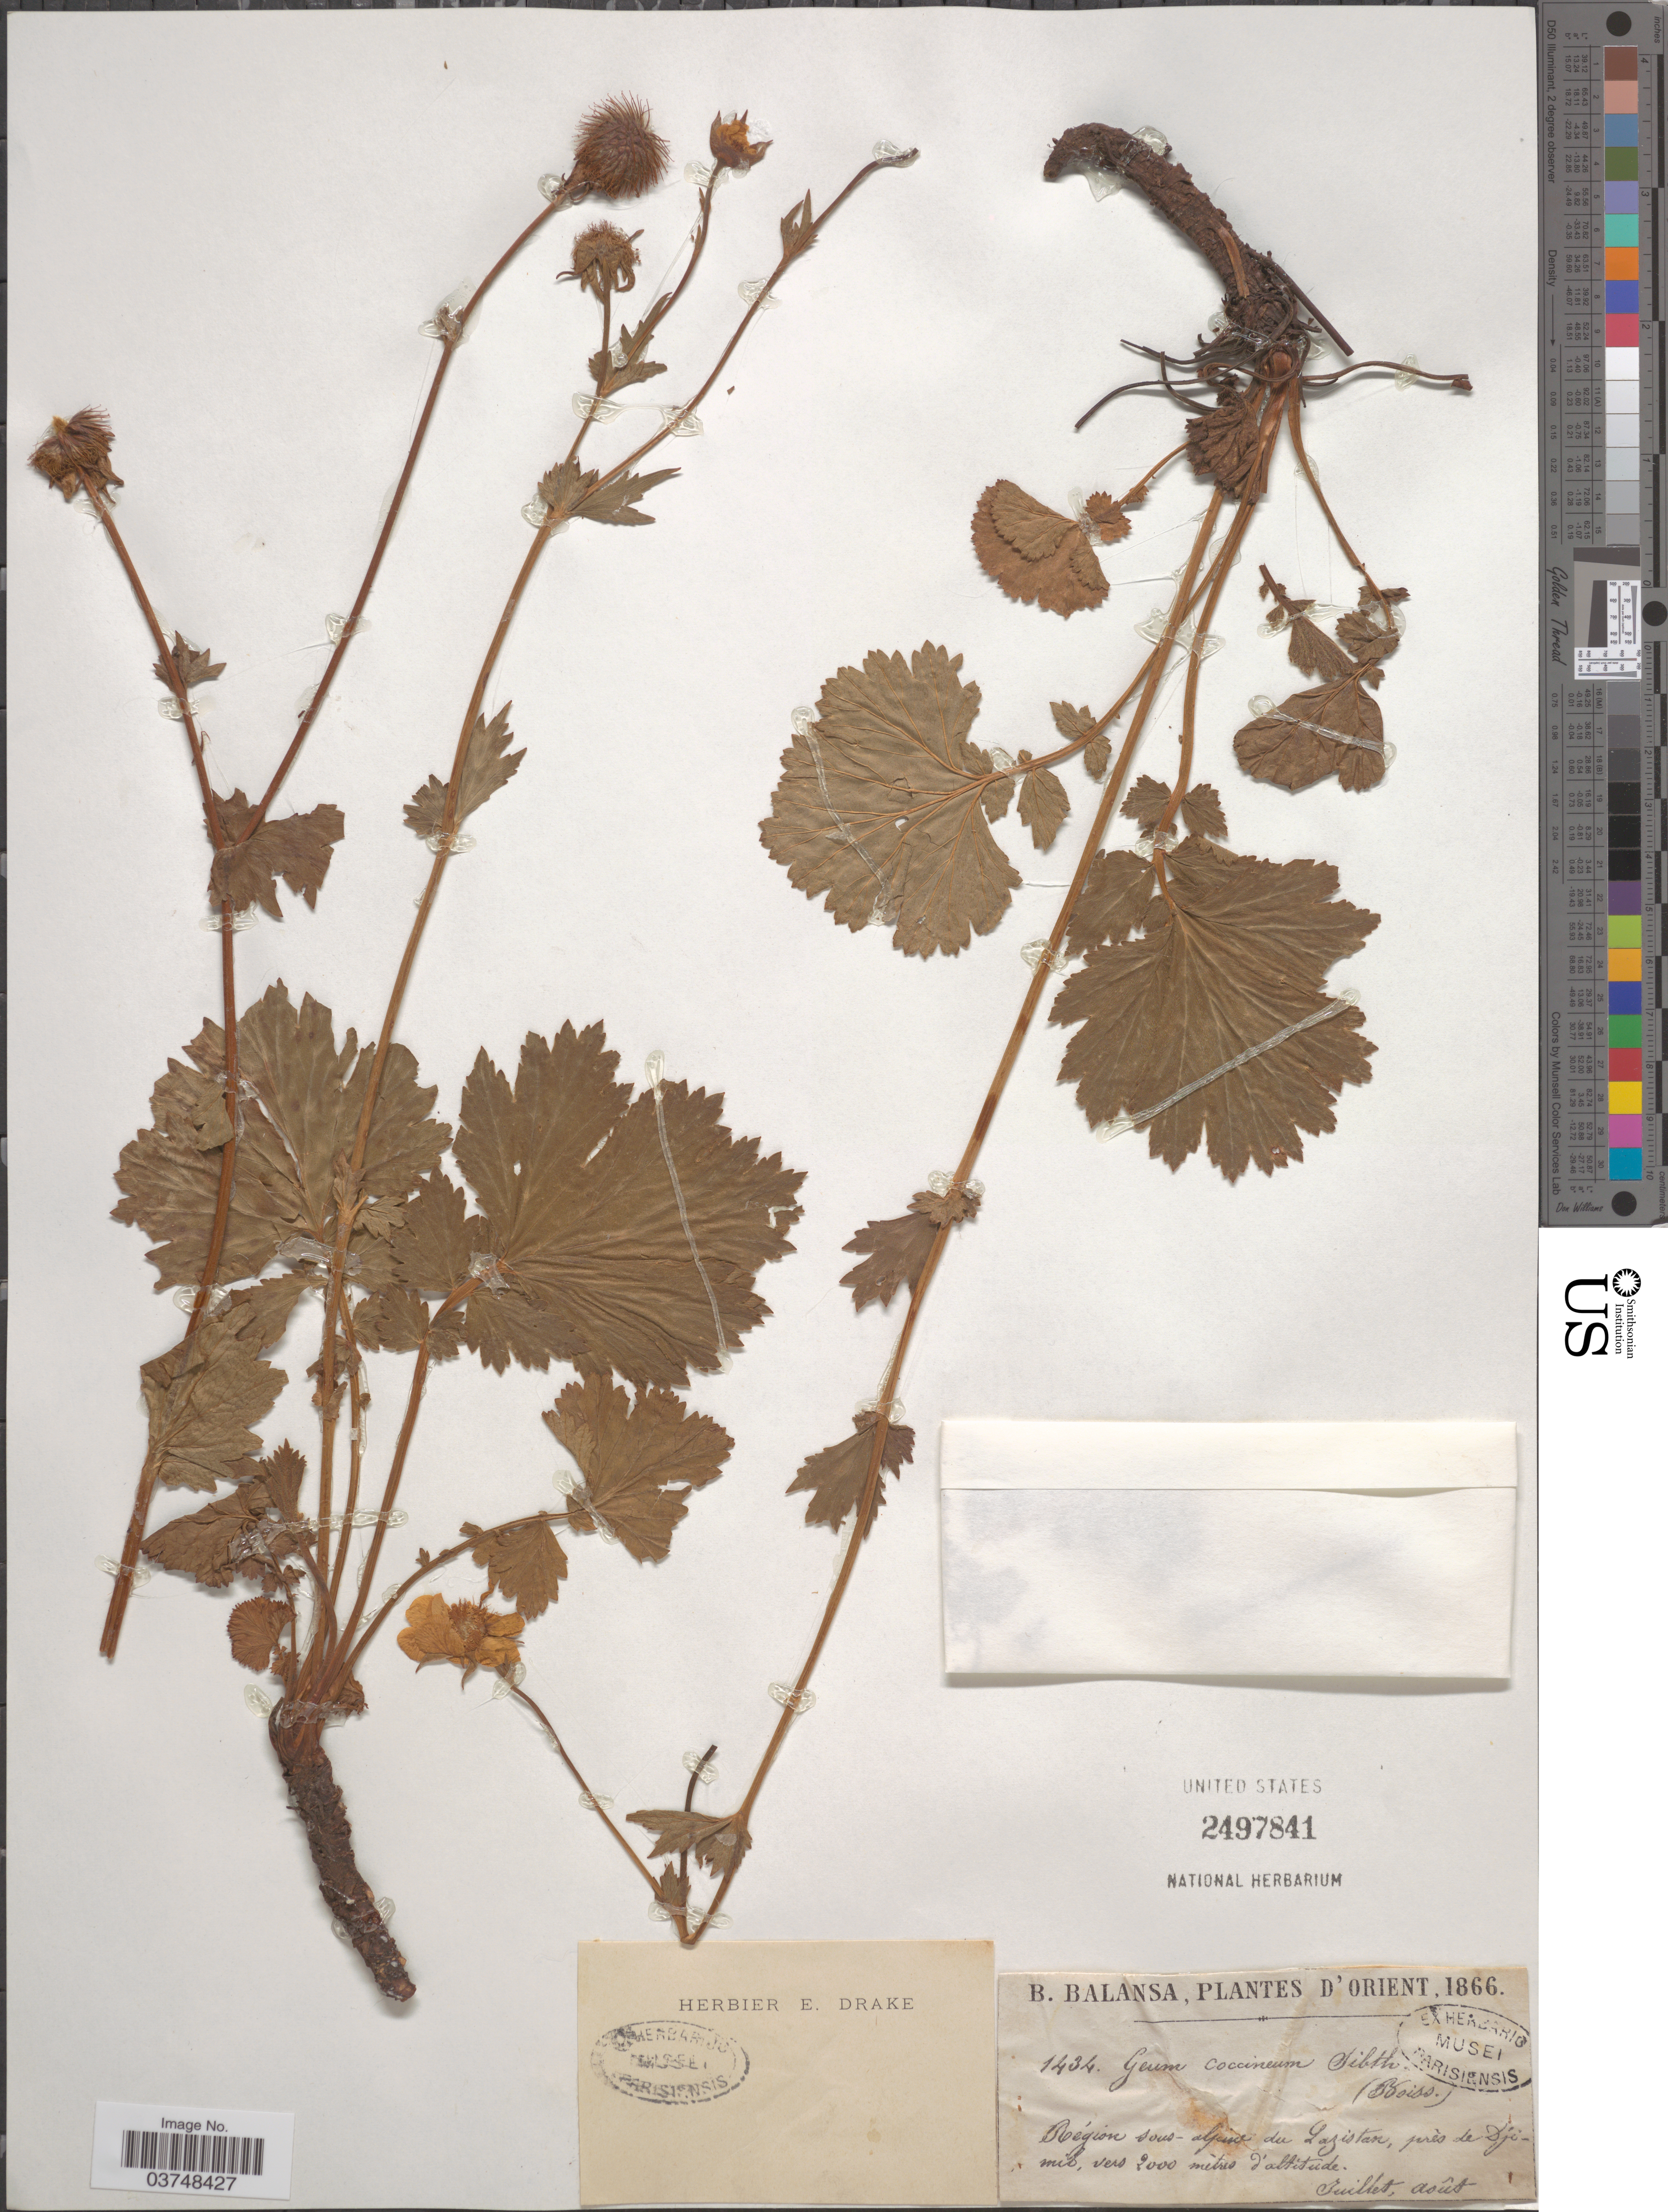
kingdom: Plantae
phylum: Tracheophyta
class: Magnoliopsida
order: Rosales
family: Rosaceae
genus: Geum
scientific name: Geum coccineum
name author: Sm.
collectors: B. Balansa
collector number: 1434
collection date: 1866-07/1866-08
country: Turkey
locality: D'Orient. Région sous- alpine du Lazistan, près de Djimil.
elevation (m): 2000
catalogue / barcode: US 2497841